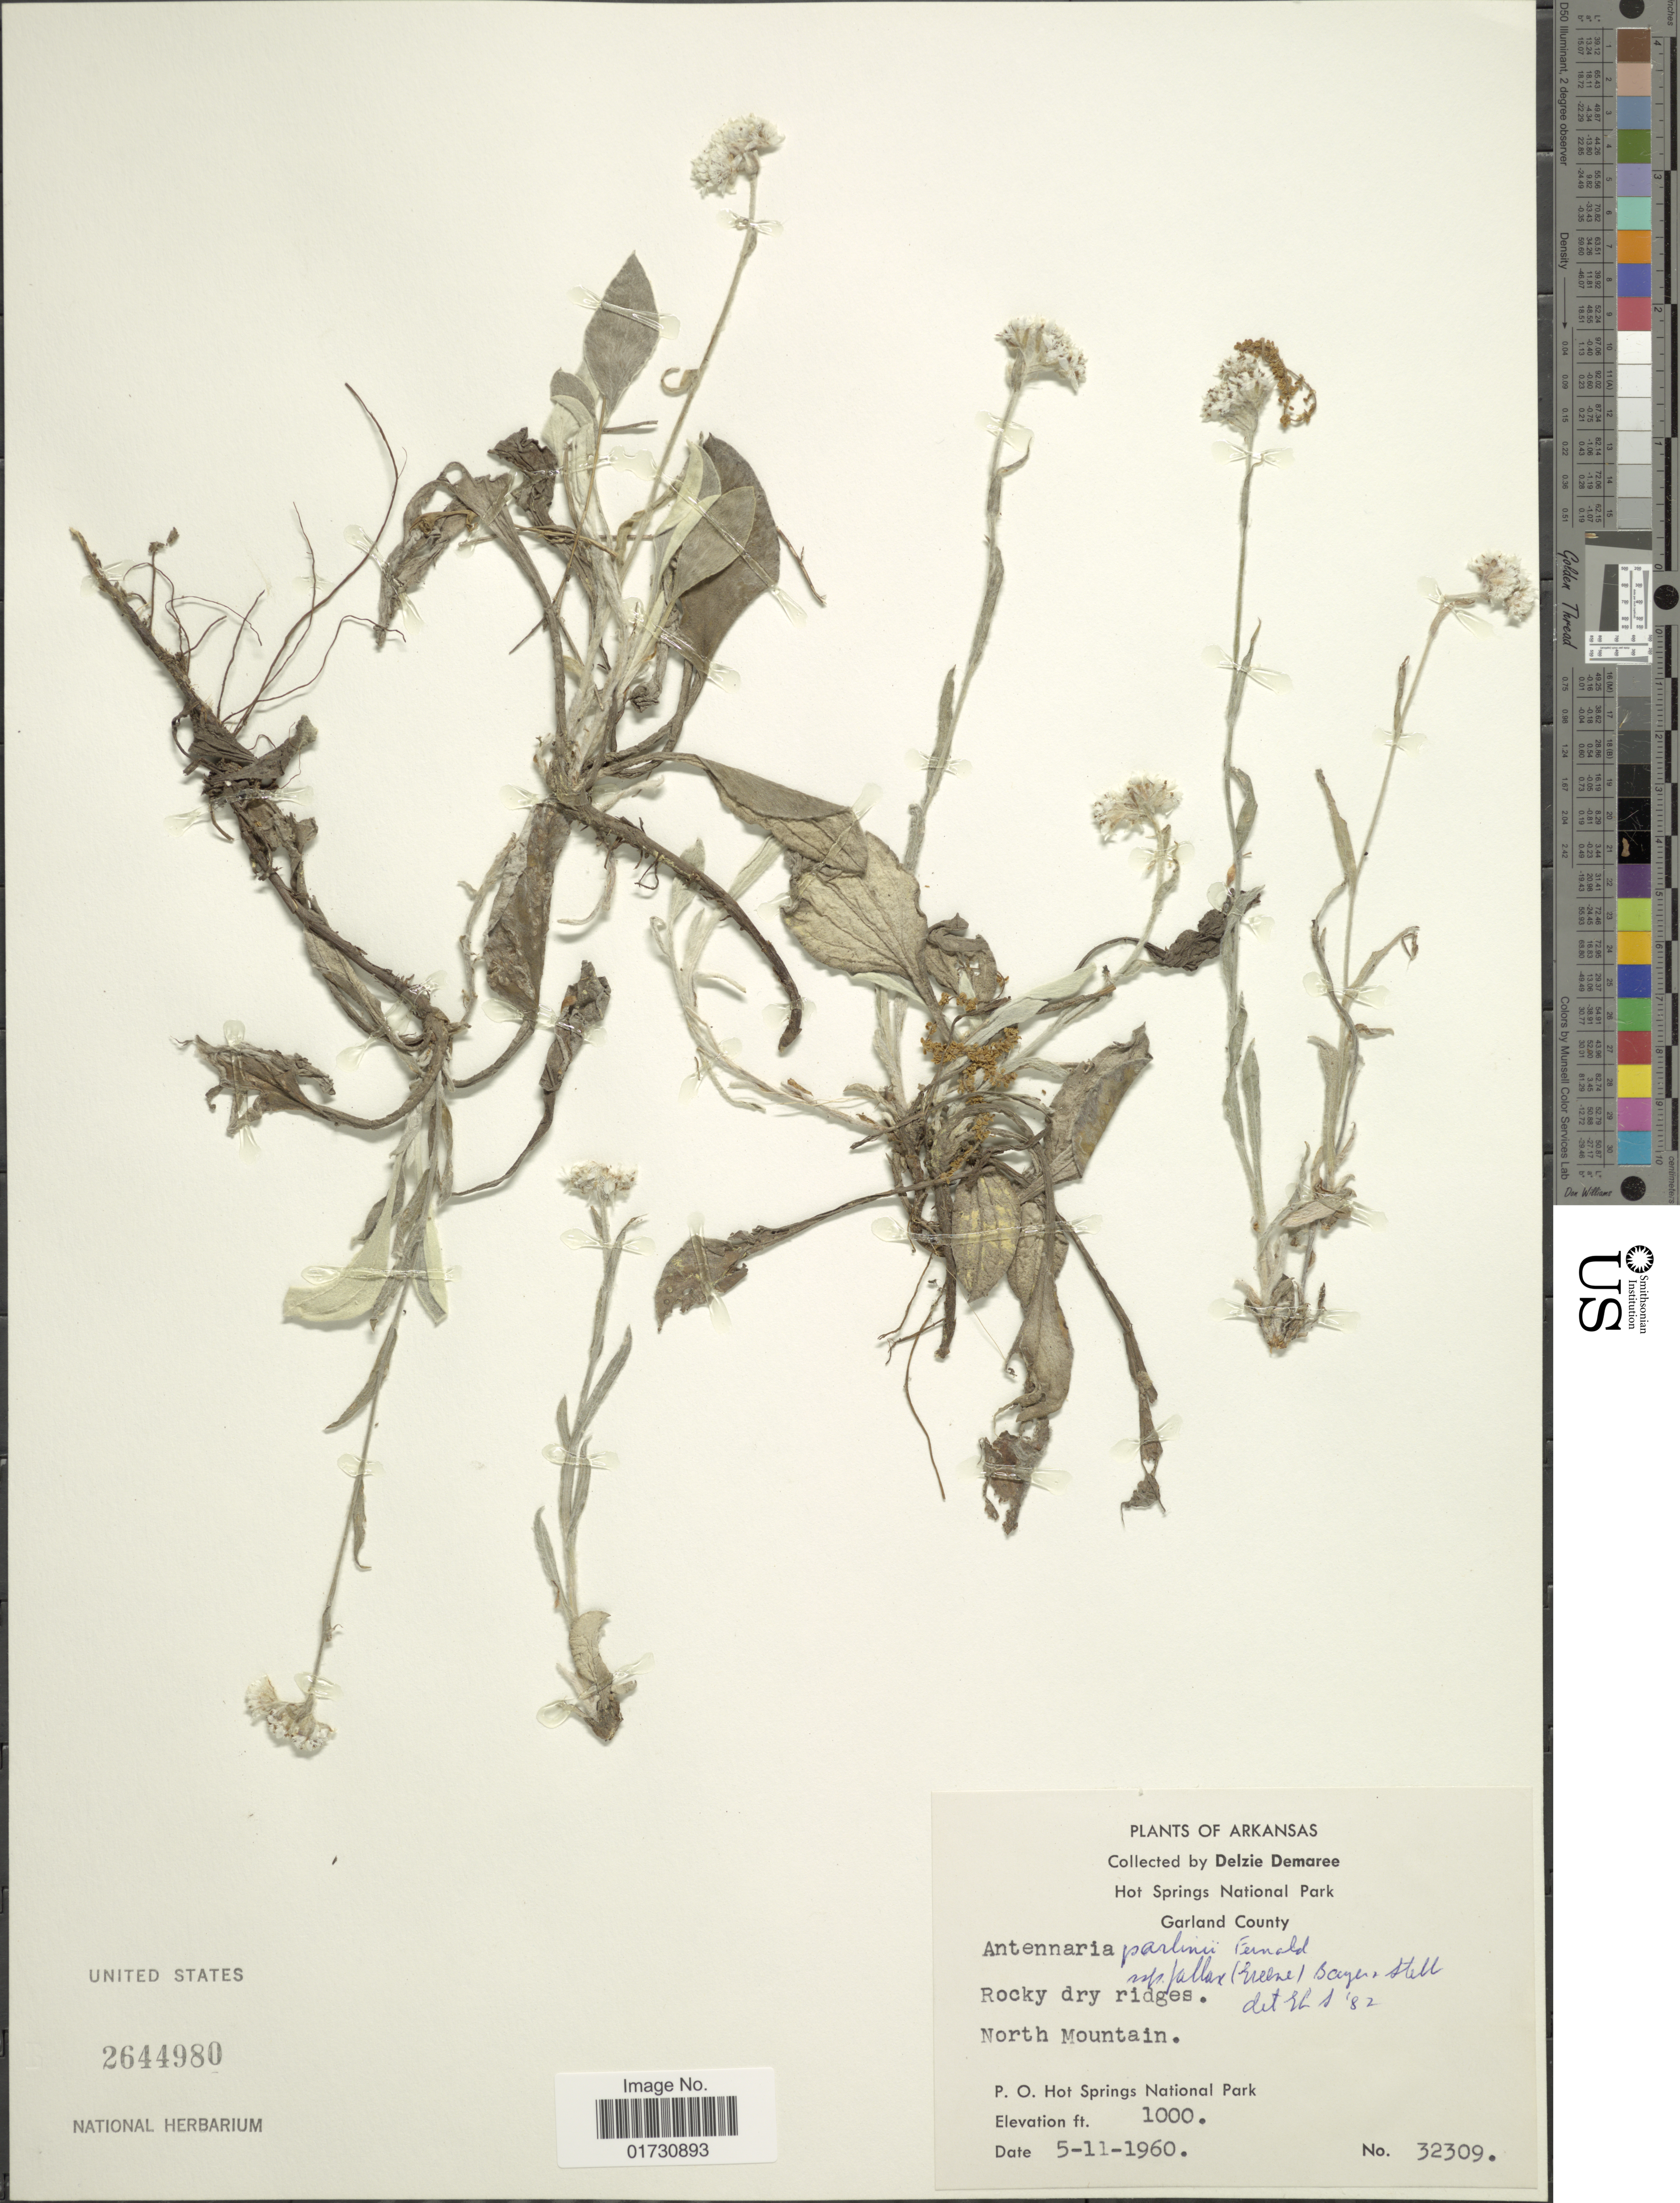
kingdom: Plantae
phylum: Tracheophyta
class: Magnoliopsida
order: Asterales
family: Asteraceae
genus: Antennaria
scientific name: Antennaria fallax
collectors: D. Demaree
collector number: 32309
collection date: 1960-05-11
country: United States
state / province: Arkansas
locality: Hot Springs National Park, Garland County, North Mountain, P. O. Hot Springs National Park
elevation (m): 305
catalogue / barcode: US 2644980